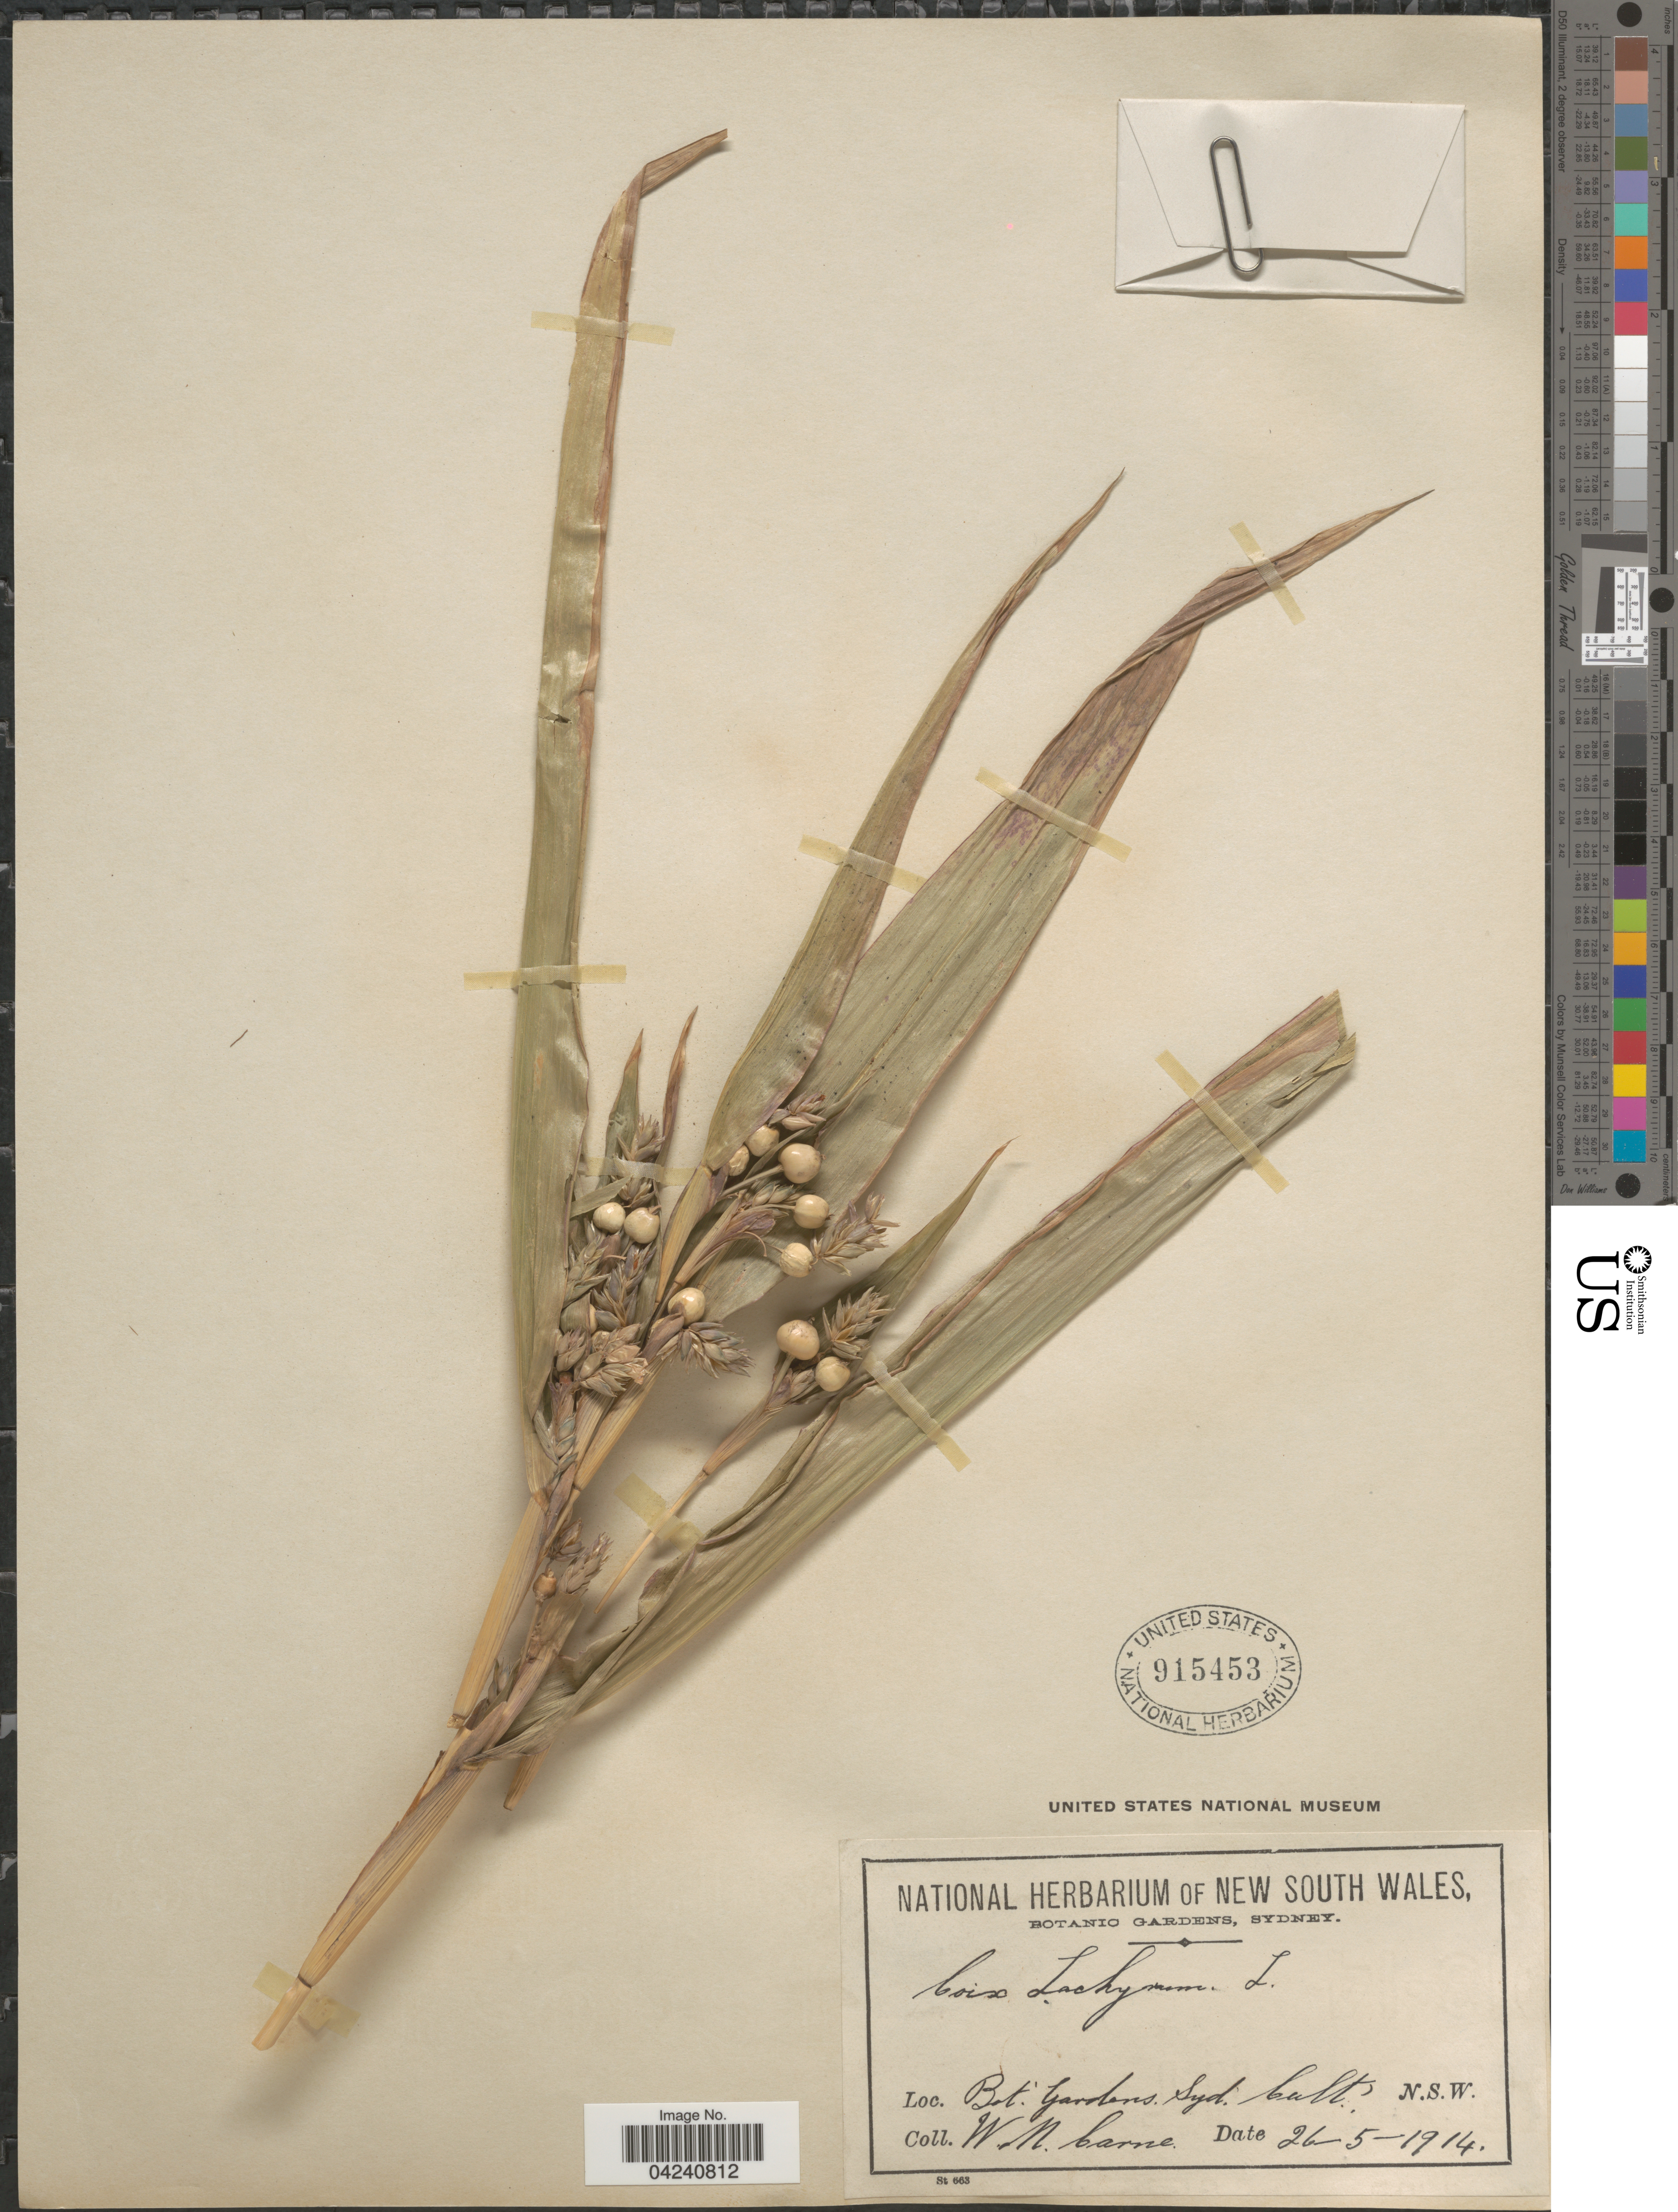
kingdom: Plantae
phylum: Tracheophyta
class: Liliopsida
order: Poales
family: Poaceae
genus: Coix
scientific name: Coix lacryma-jobi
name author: L.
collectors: W. Carne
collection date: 1914-05-26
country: Australia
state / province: New South Wales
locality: Bot. Gardens Syd.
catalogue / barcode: US 915453